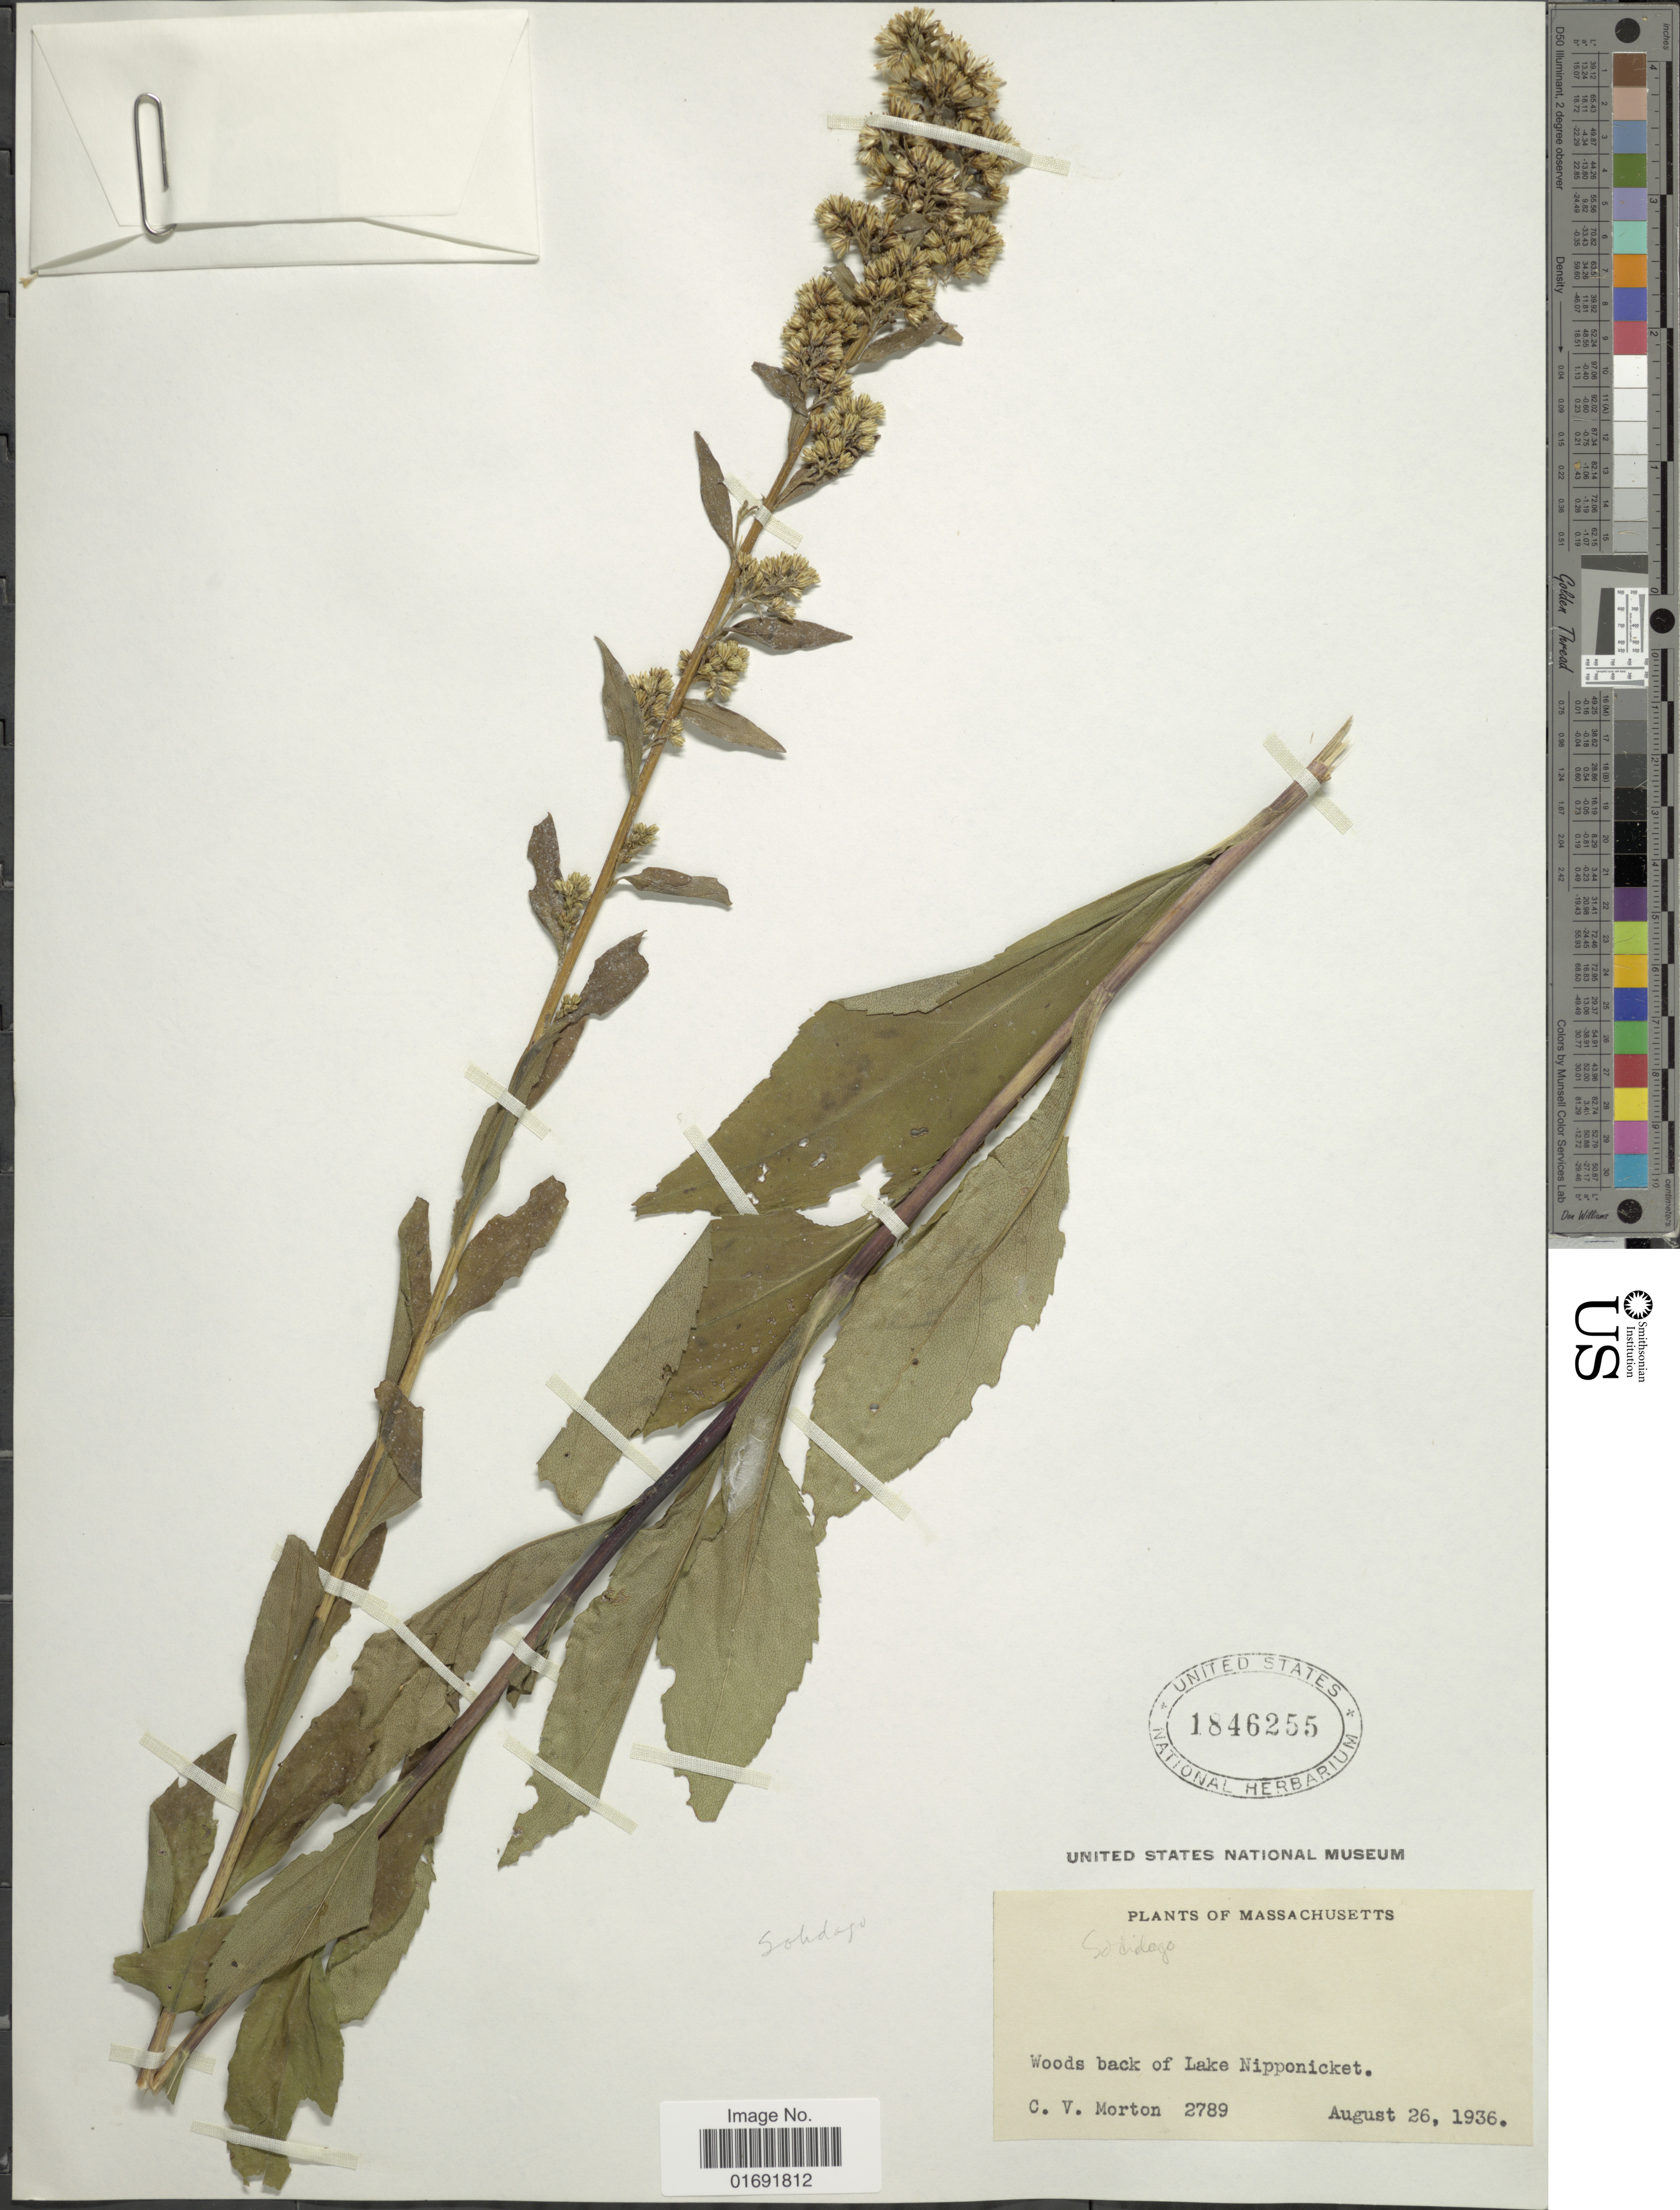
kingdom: Plantae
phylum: Tracheophyta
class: Magnoliopsida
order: Asterales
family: Asteraceae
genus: Solidago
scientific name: Solidago sp.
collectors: C. V. Morton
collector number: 2789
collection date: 1936-08-26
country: United States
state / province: Massachusetts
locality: Woods back of Lake Nipponicket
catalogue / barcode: US 1846255